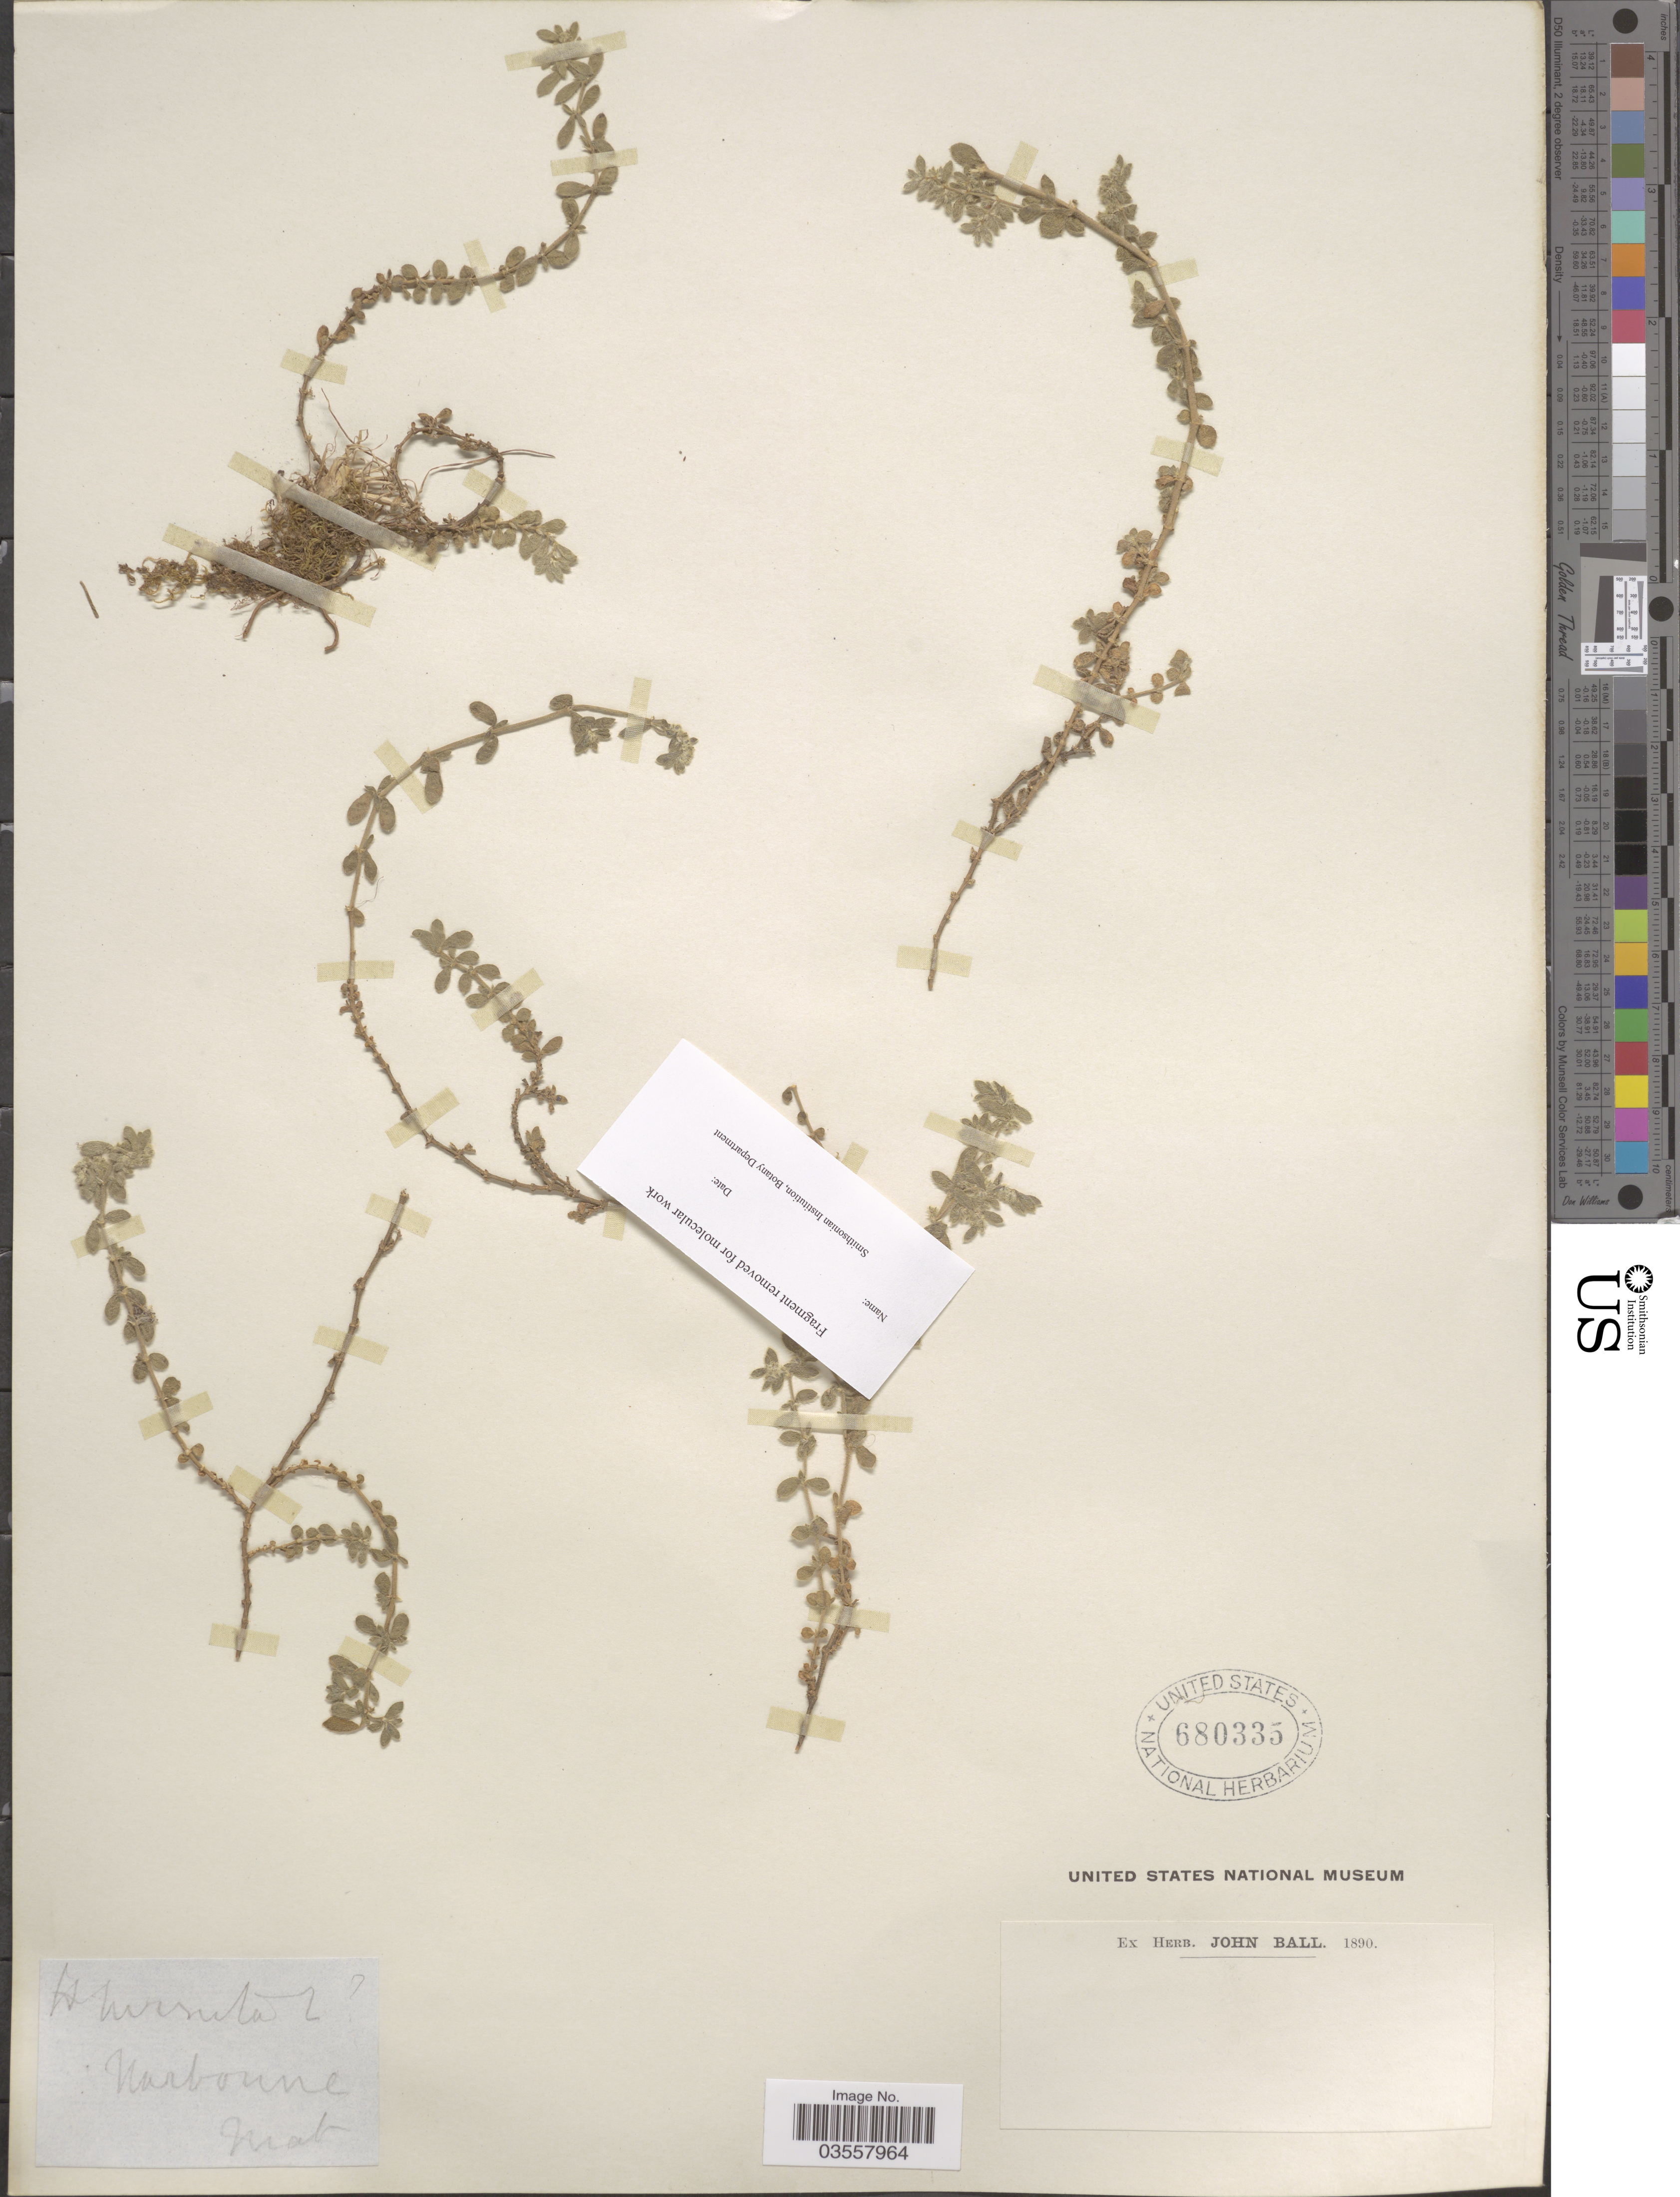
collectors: ex herb. John Ball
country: France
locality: Narbonne. Jmat [interpreted] [unsure placement].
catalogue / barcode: US 680335